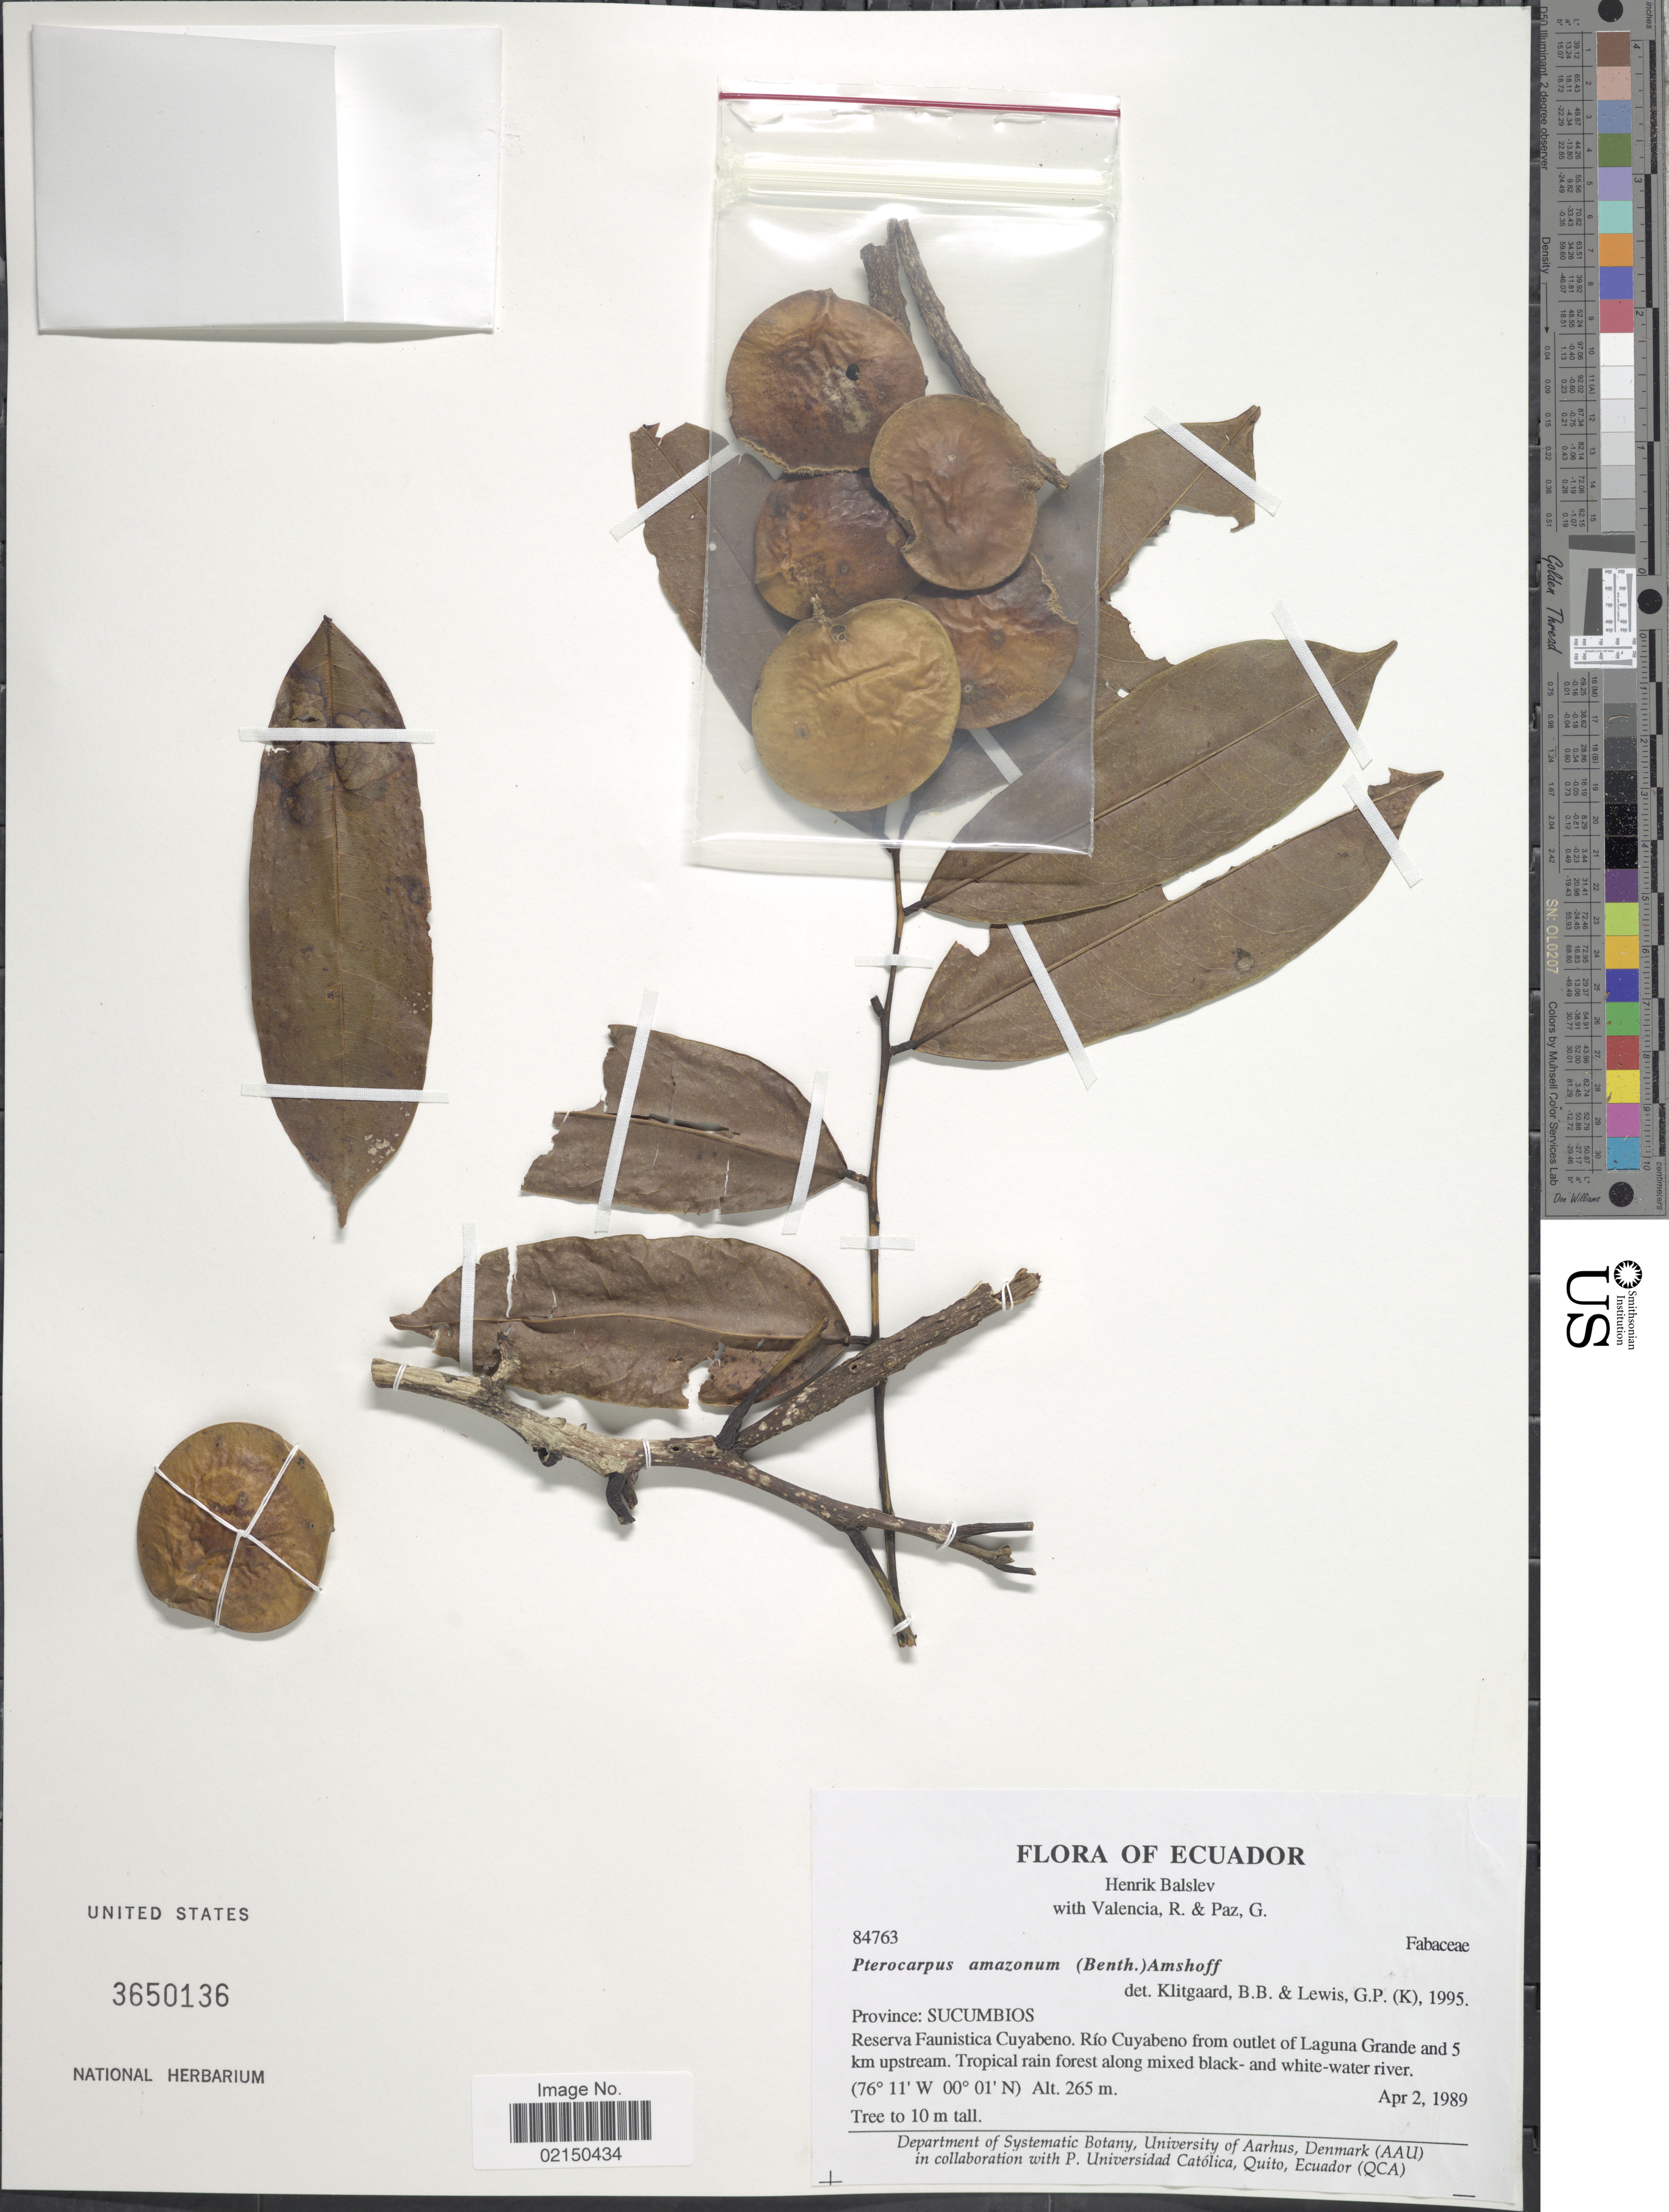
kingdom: Plantae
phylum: Tracheophyta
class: Magnoliopsida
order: Fabales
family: Fabaceae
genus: Pterocarpus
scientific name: Pterocarpus amazonum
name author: (Benth.) Amshoff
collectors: H. Balslev, R. Valencia & G. Tipaz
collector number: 84763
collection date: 1989-04-02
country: Ecuador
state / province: Sucumbíos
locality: Reserva Faunistica Cuyabeno, Rio Cuyabeno from outlet of Laguna Grande and 5 km upstream, Tropical rainforest along mixed black-and white-water river.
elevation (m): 265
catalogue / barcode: US 3650136